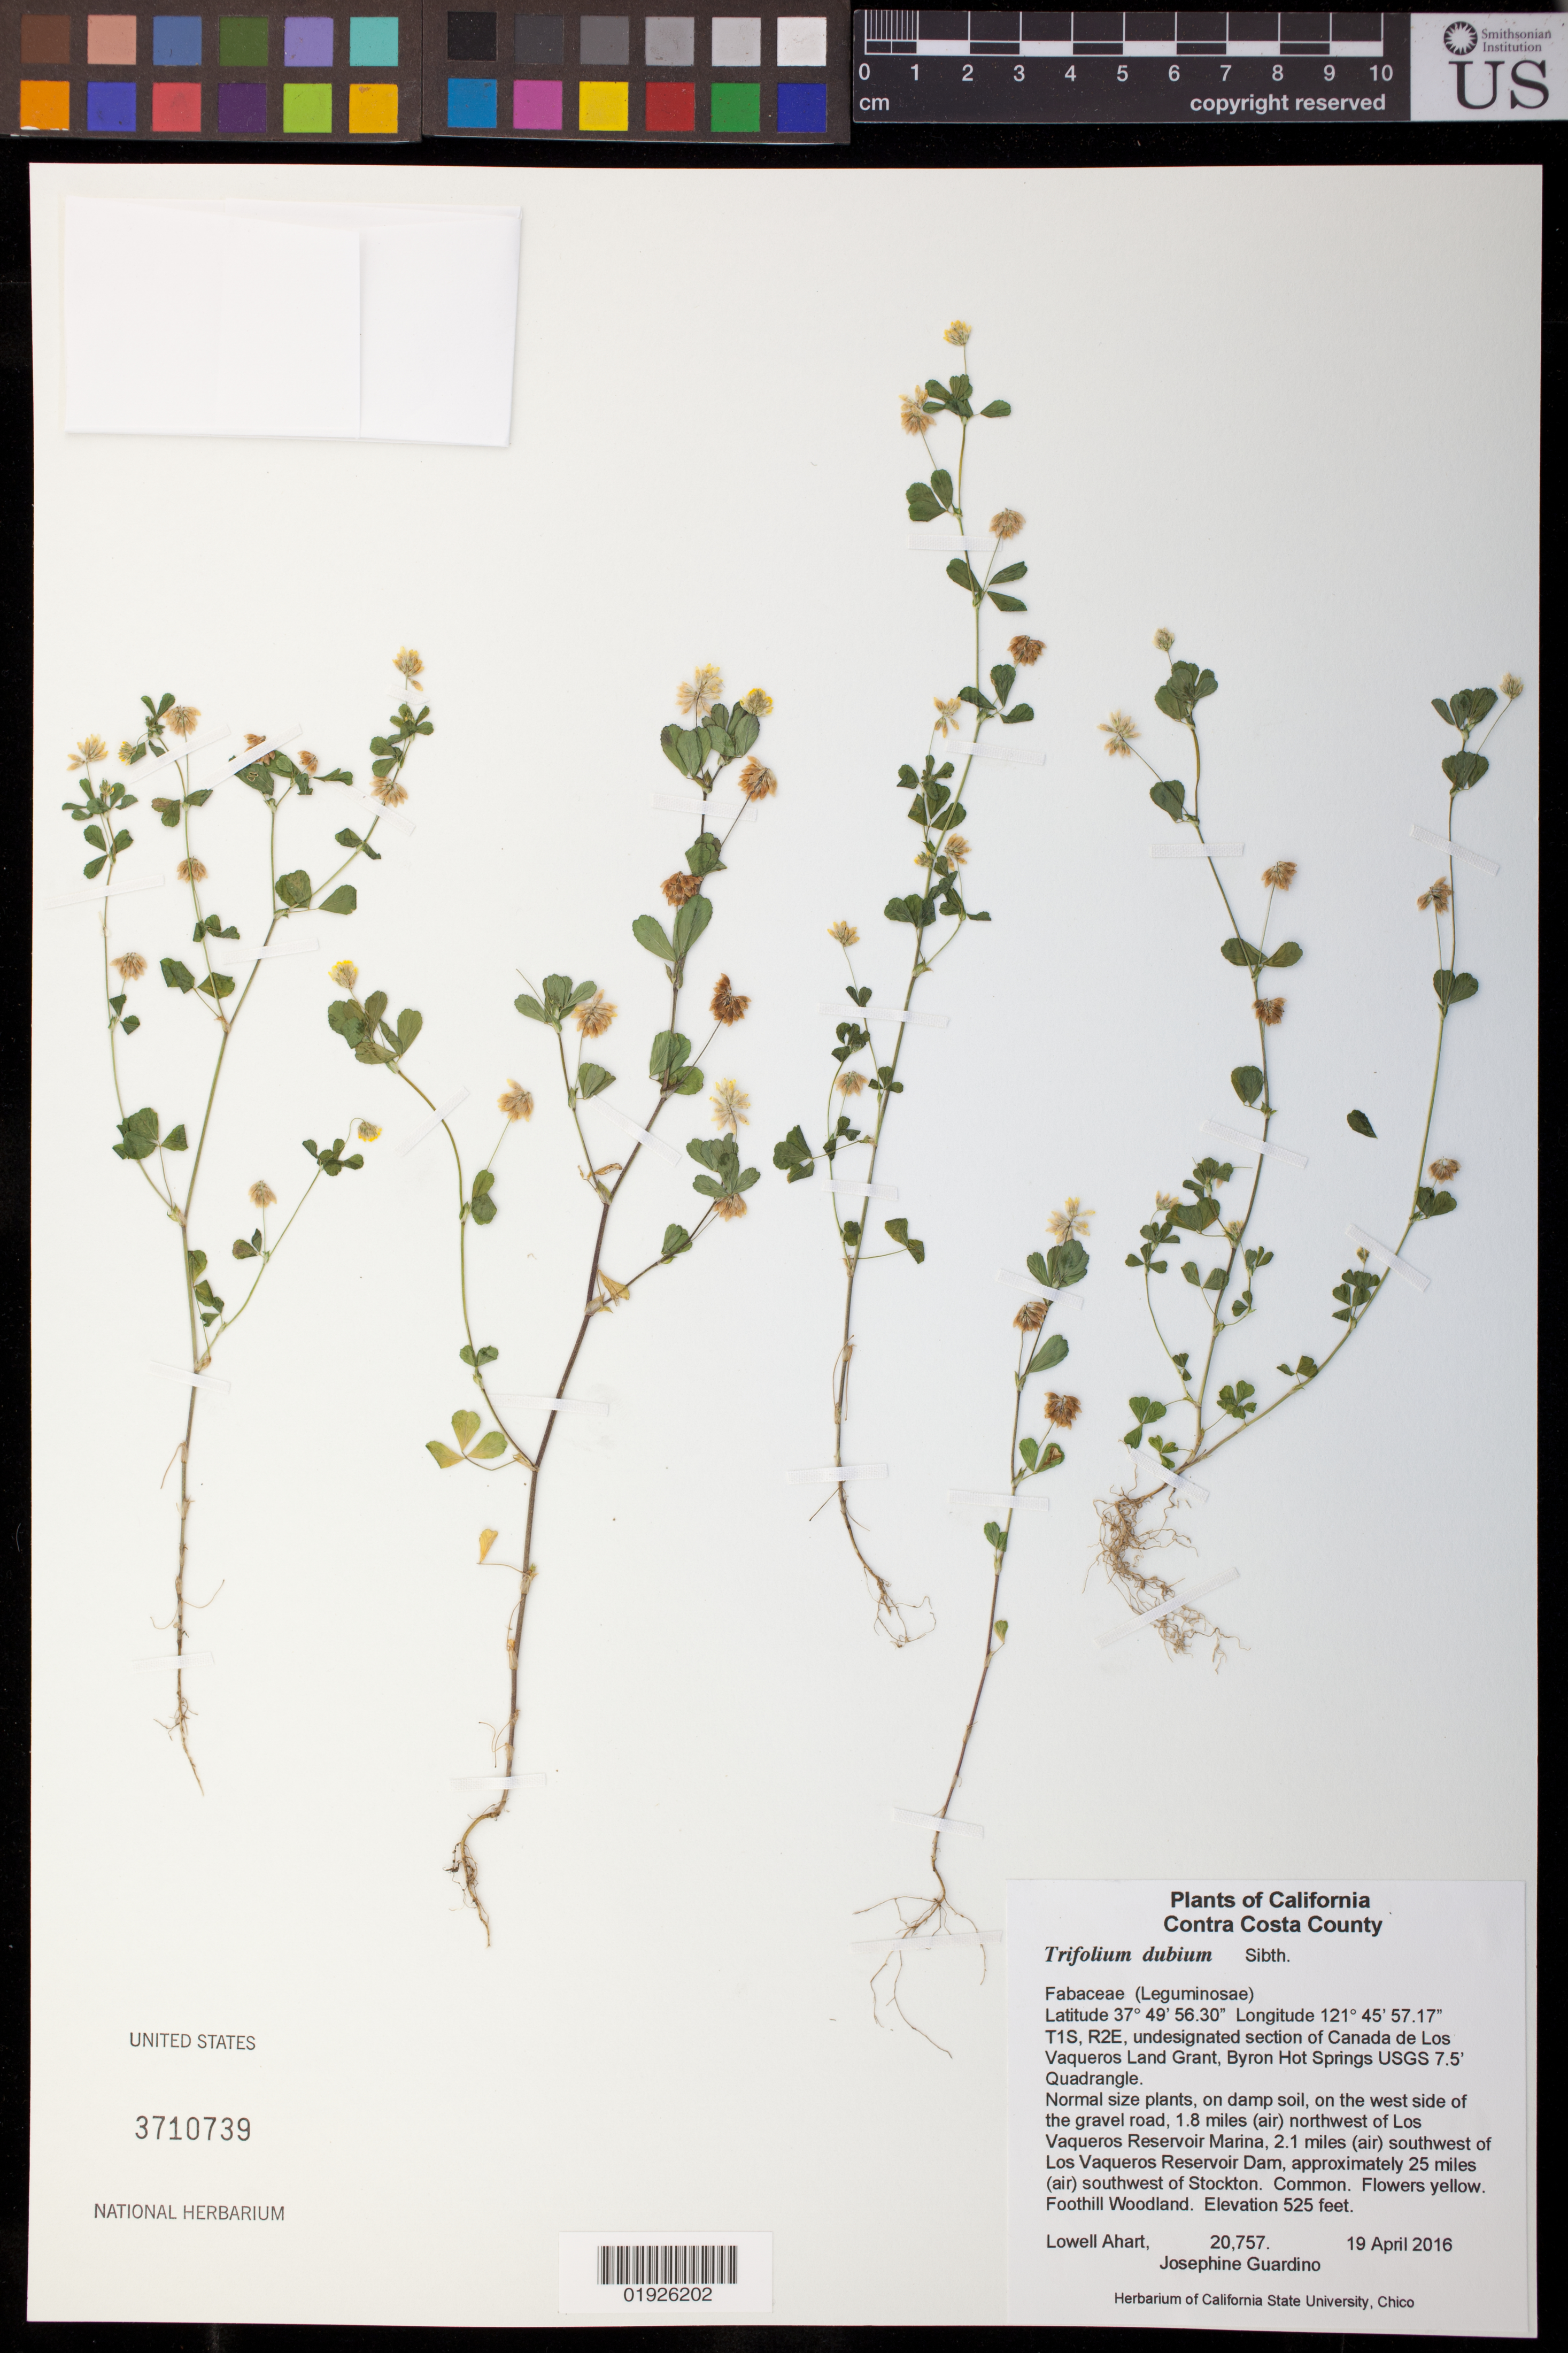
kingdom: Plantae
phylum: Tracheophyta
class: Magnoliopsida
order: Fabales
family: Fabaceae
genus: Trifolium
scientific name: Trifolium dubium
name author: Sibth.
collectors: L. Ahart & J. Guardino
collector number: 20757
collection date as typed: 19 April 2016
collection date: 2016-04-19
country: United States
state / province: California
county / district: Contra Costa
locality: T1S, R2E, undesignated section of Canada de Los Vaqueros Land Grant, Byron Hot Springs USGS 7.5' Quadrangle. On the west side of the gravel road, 1.8 miles (air) northwest of Los Vaqueros Reservoir Marina, 2.1 miles (air) southwest of Los Vaqueros Reservoir Dam, approximately 25 miles (air) southwest of Stockton.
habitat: Foothill woodland, on damp soil.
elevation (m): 160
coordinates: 37 49 56.30, 121 45 57.17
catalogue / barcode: US 3710739